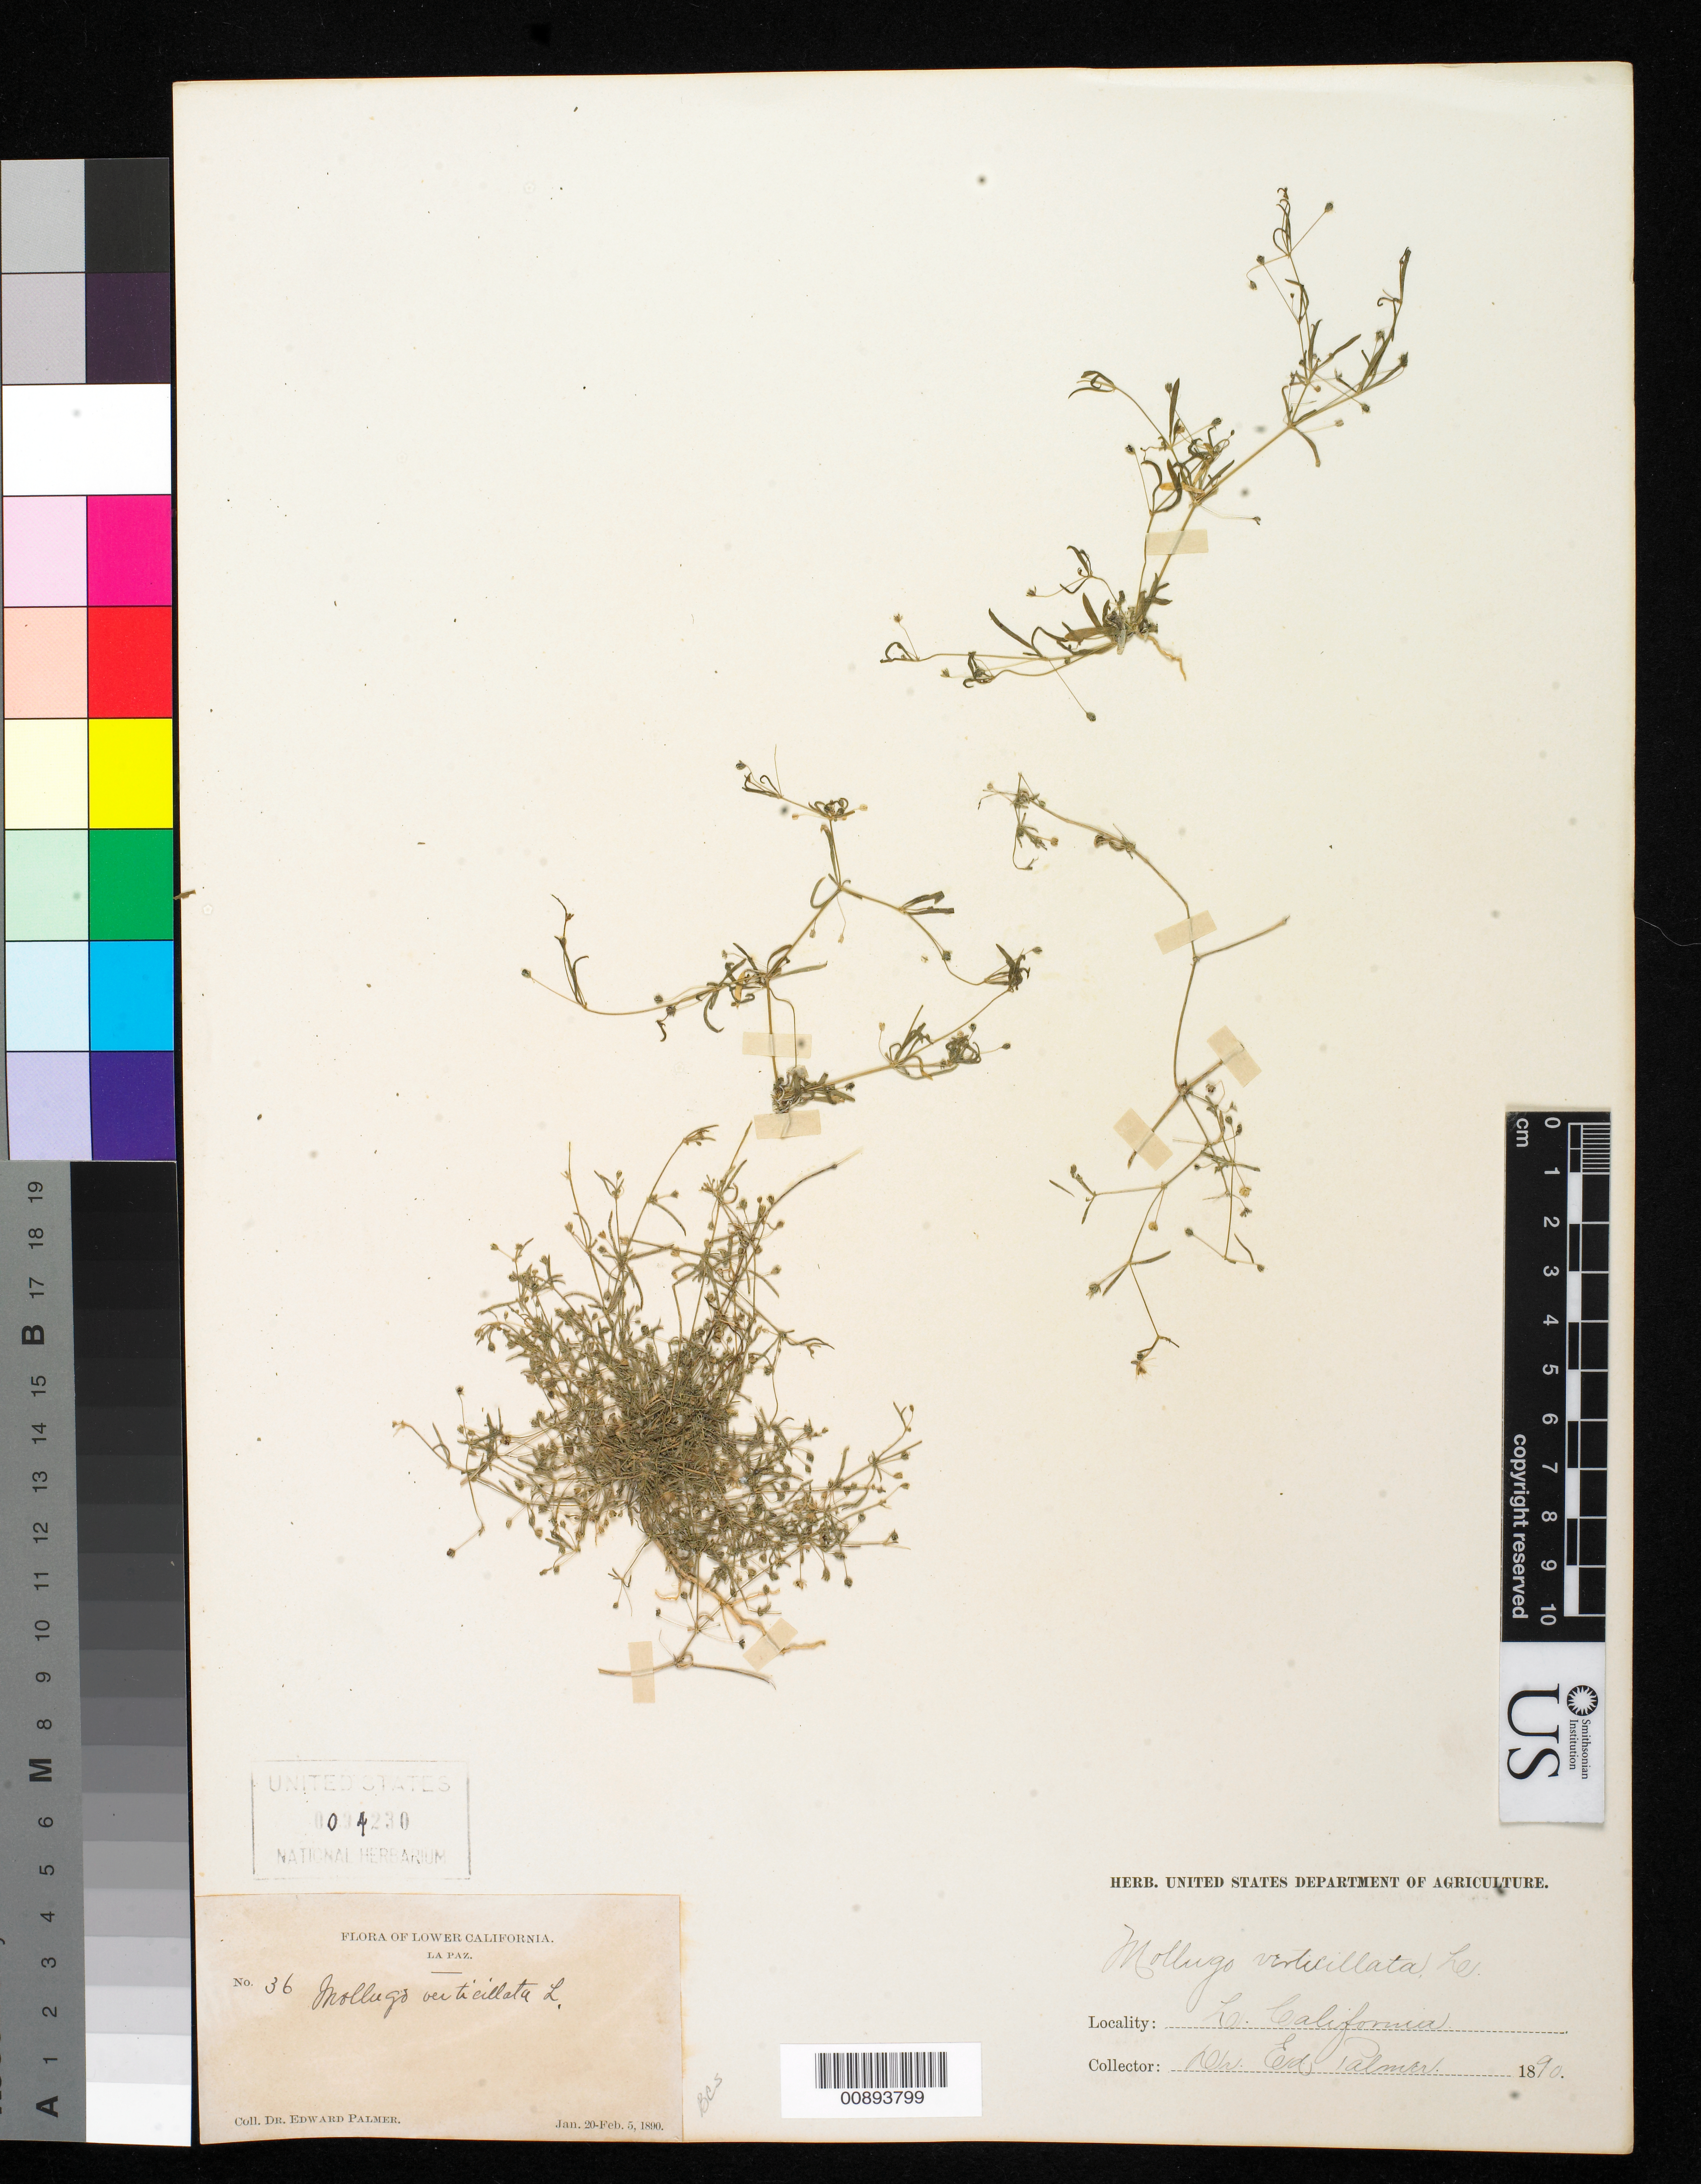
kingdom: Plantae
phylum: Tracheophyta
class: Magnoliopsida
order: Caryophyllales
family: Molluginaceae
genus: Mollugo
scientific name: Mollugo verticillata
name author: L.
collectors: E. Palmer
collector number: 36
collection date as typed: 20 Jan 1890 to 05 Feb 1890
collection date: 1890-01-20/1890-02-05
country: Mexico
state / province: Baja California Sur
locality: La Paz, Baja California Sur.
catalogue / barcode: US 94230